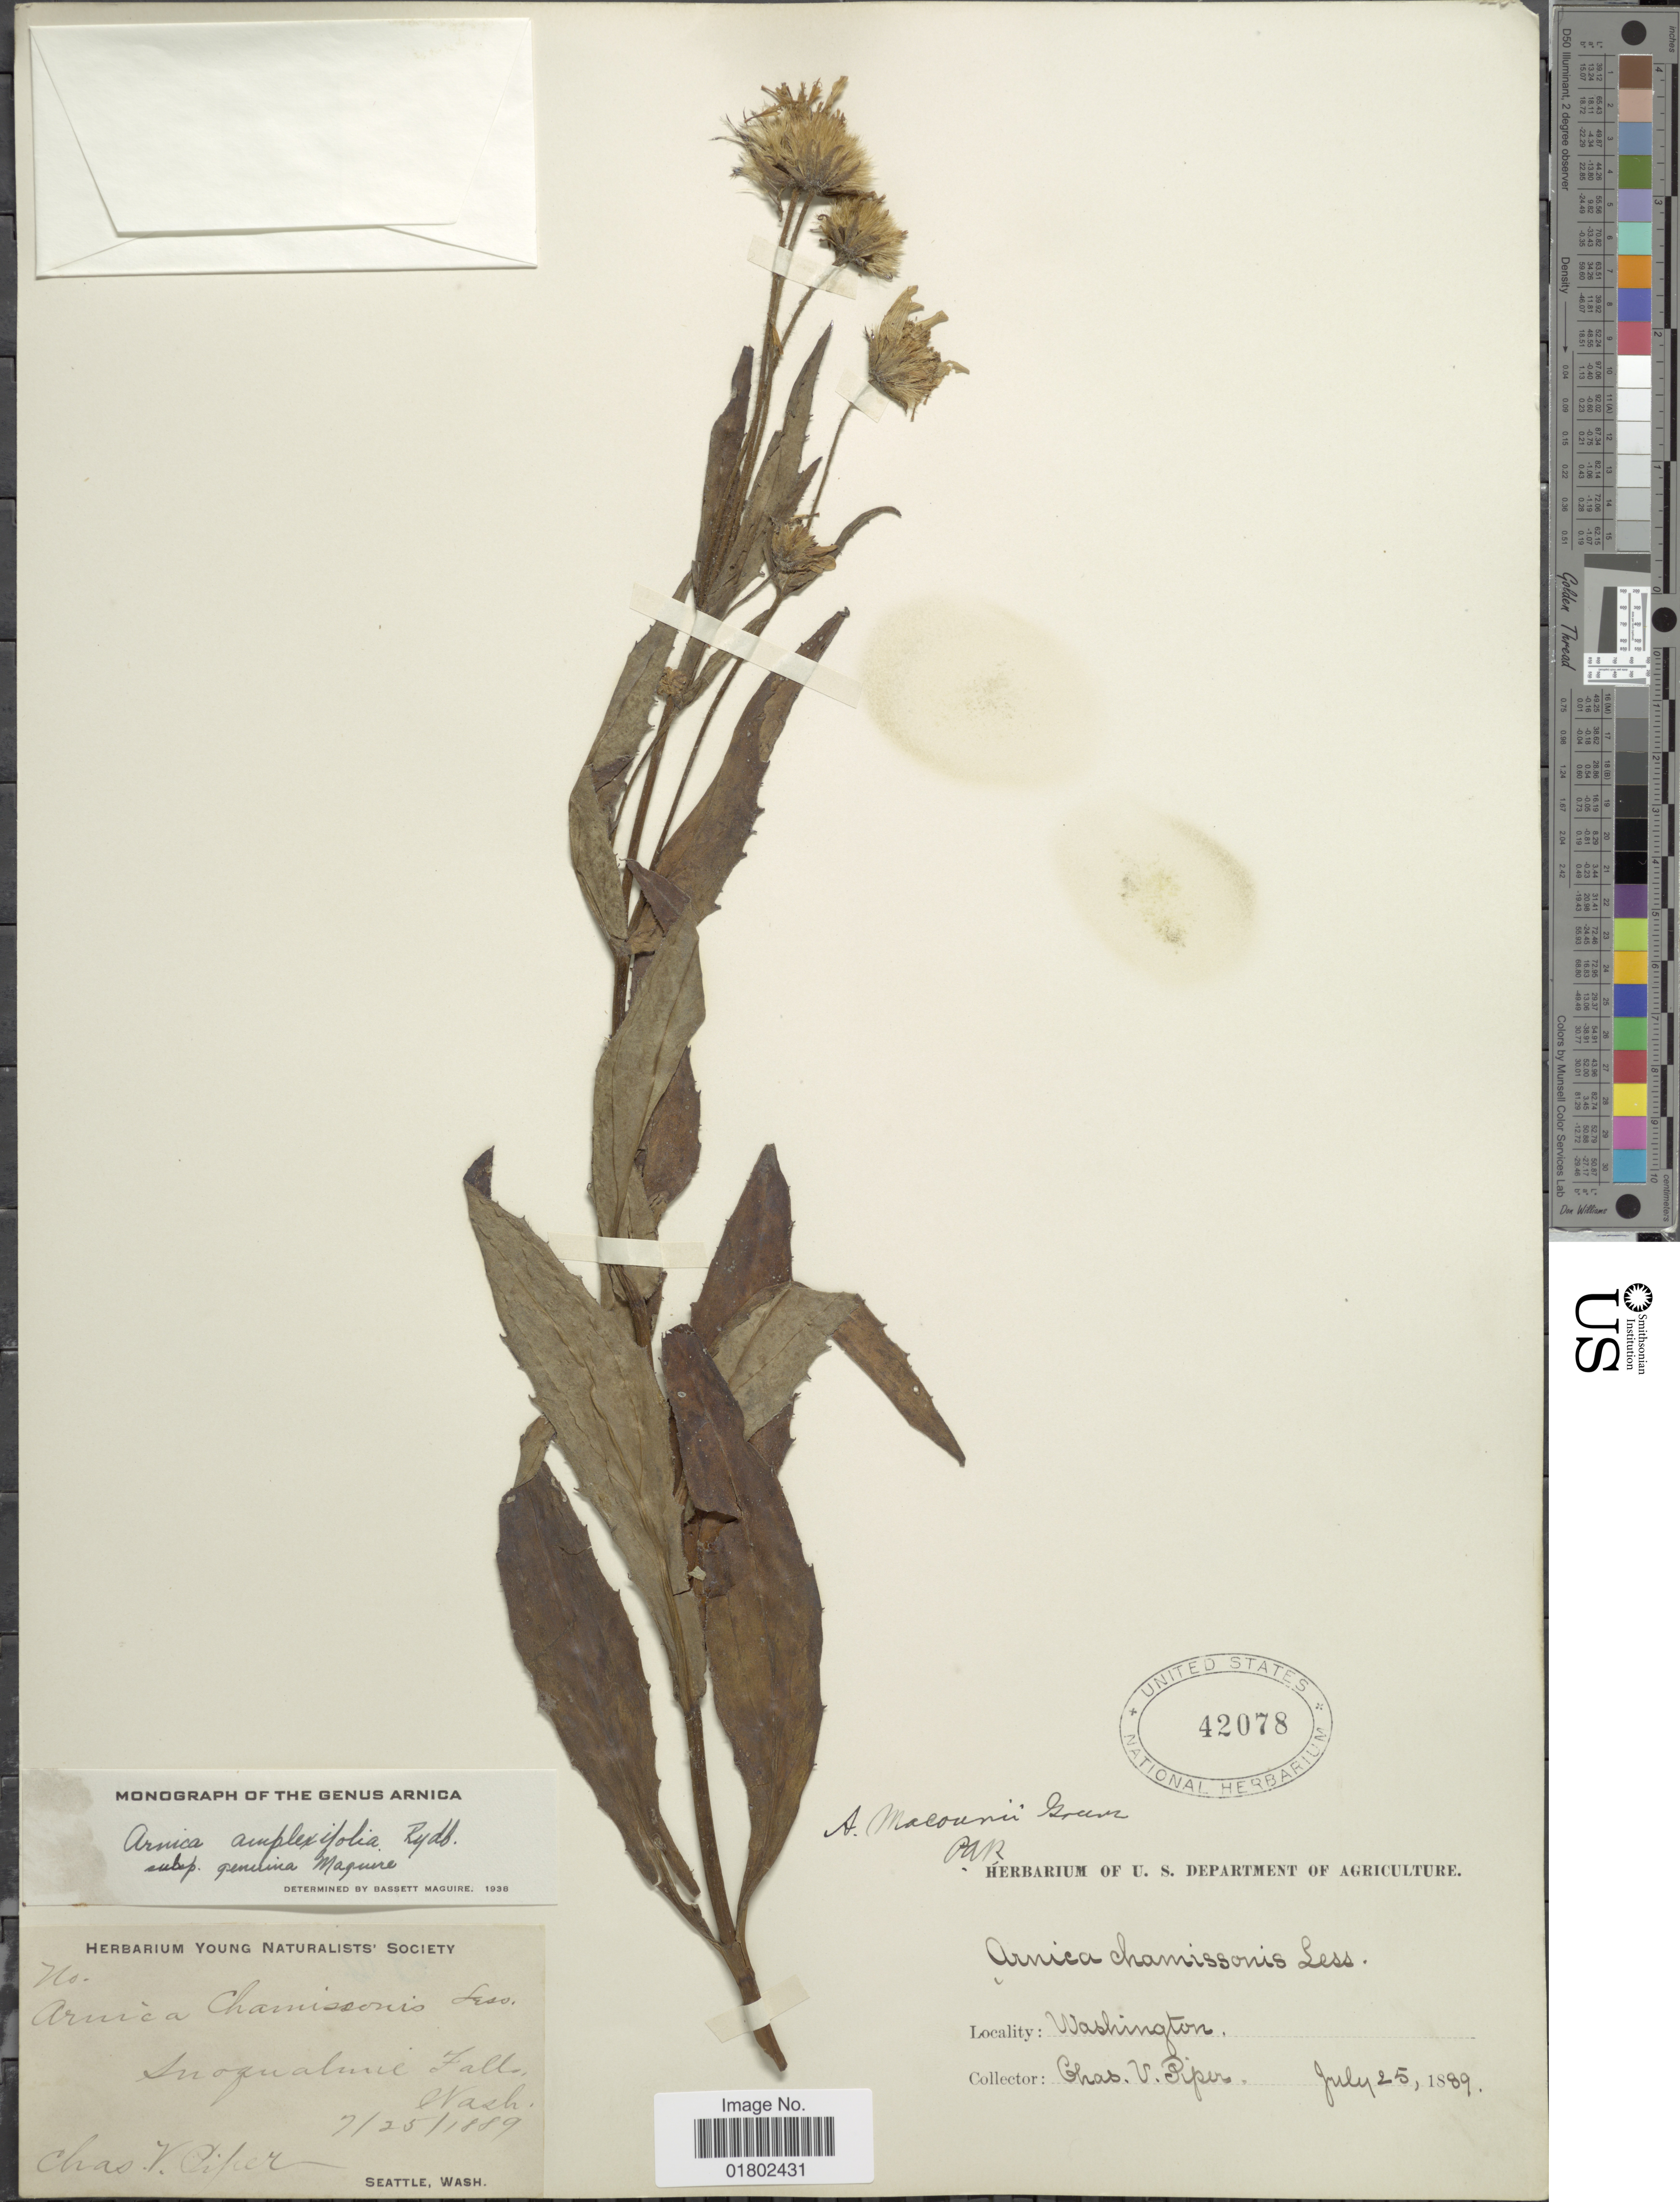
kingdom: Plantae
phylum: Tracheophyta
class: Magnoliopsida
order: Asterales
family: Asteraceae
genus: Arnica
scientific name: Arnica amplexifolia subsp. genuina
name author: Maguire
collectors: C. V. Piper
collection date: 1889-07-25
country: United States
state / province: Washington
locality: Snoqualmie Falls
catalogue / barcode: US 42078